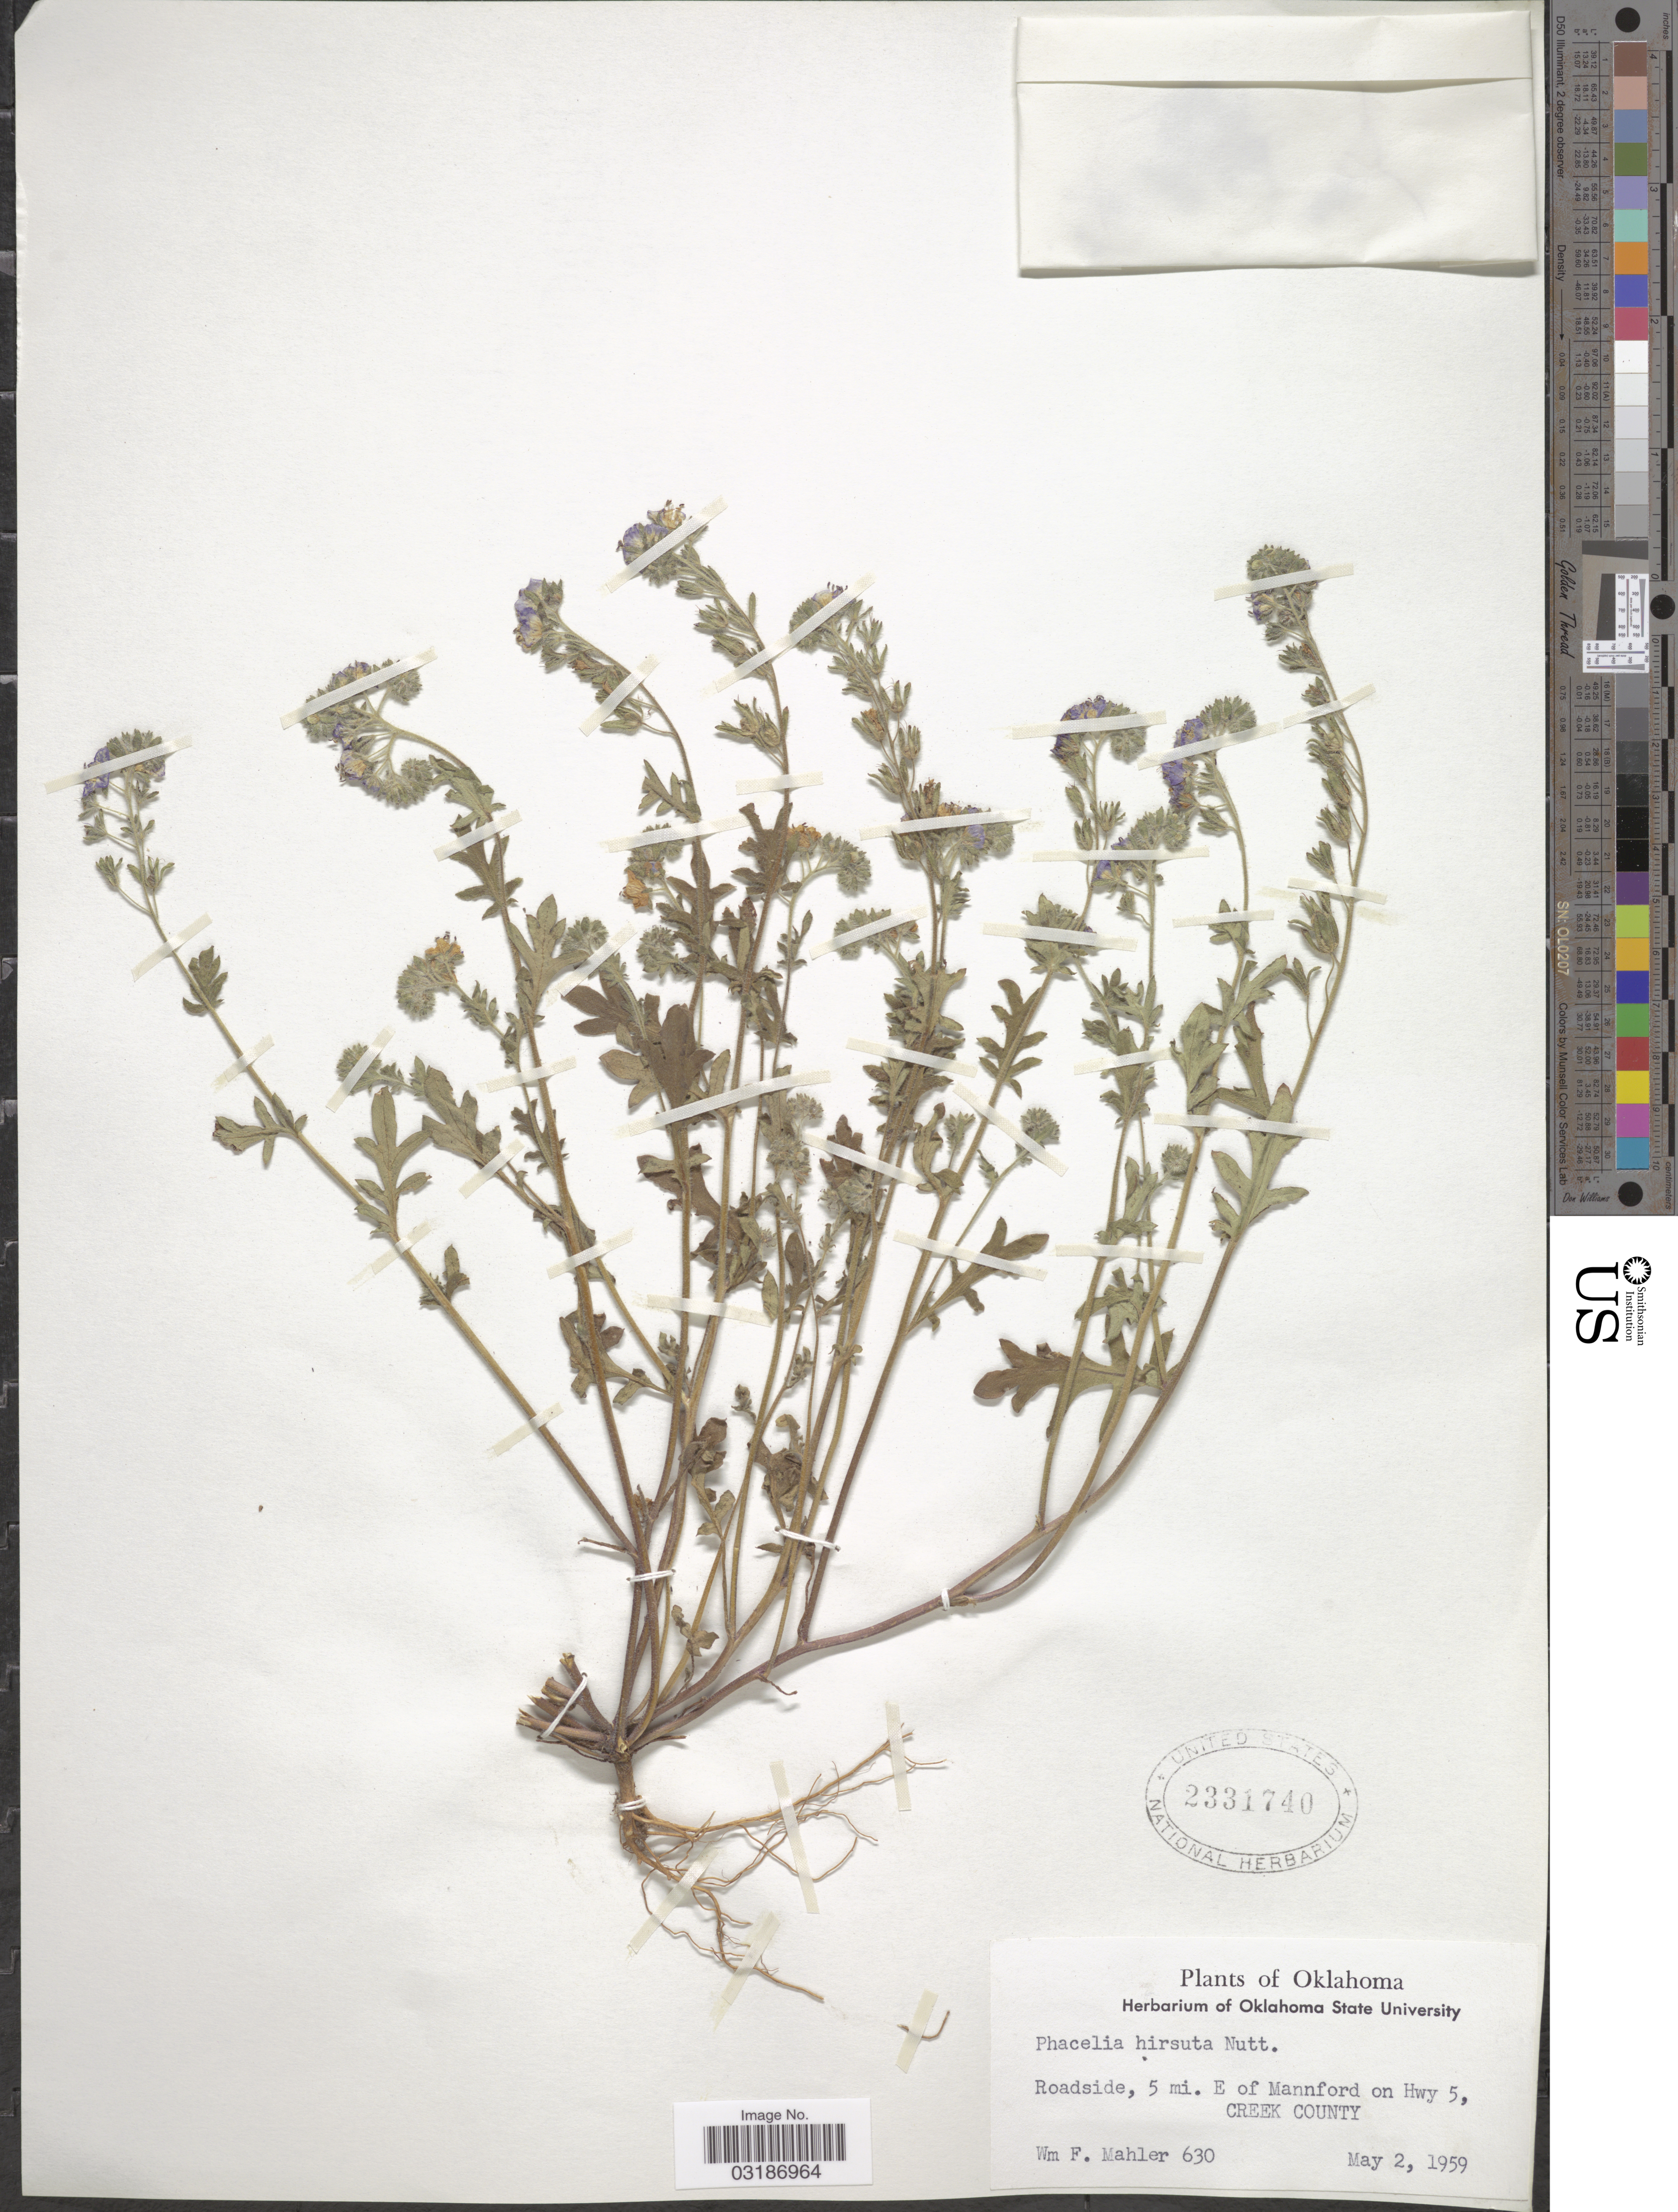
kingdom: Plantae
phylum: Tracheophyta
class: Magnoliopsida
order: Boraginales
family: Hydrophyllaceae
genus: Phacelia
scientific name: Phacelia hirsuta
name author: Nutt.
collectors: W. F. Mahler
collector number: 630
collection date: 1959-05-02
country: United States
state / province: Oklahoma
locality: Roadside, 5 mi. E of Mannford on Hwy 5, Creek County.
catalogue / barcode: US 2331740